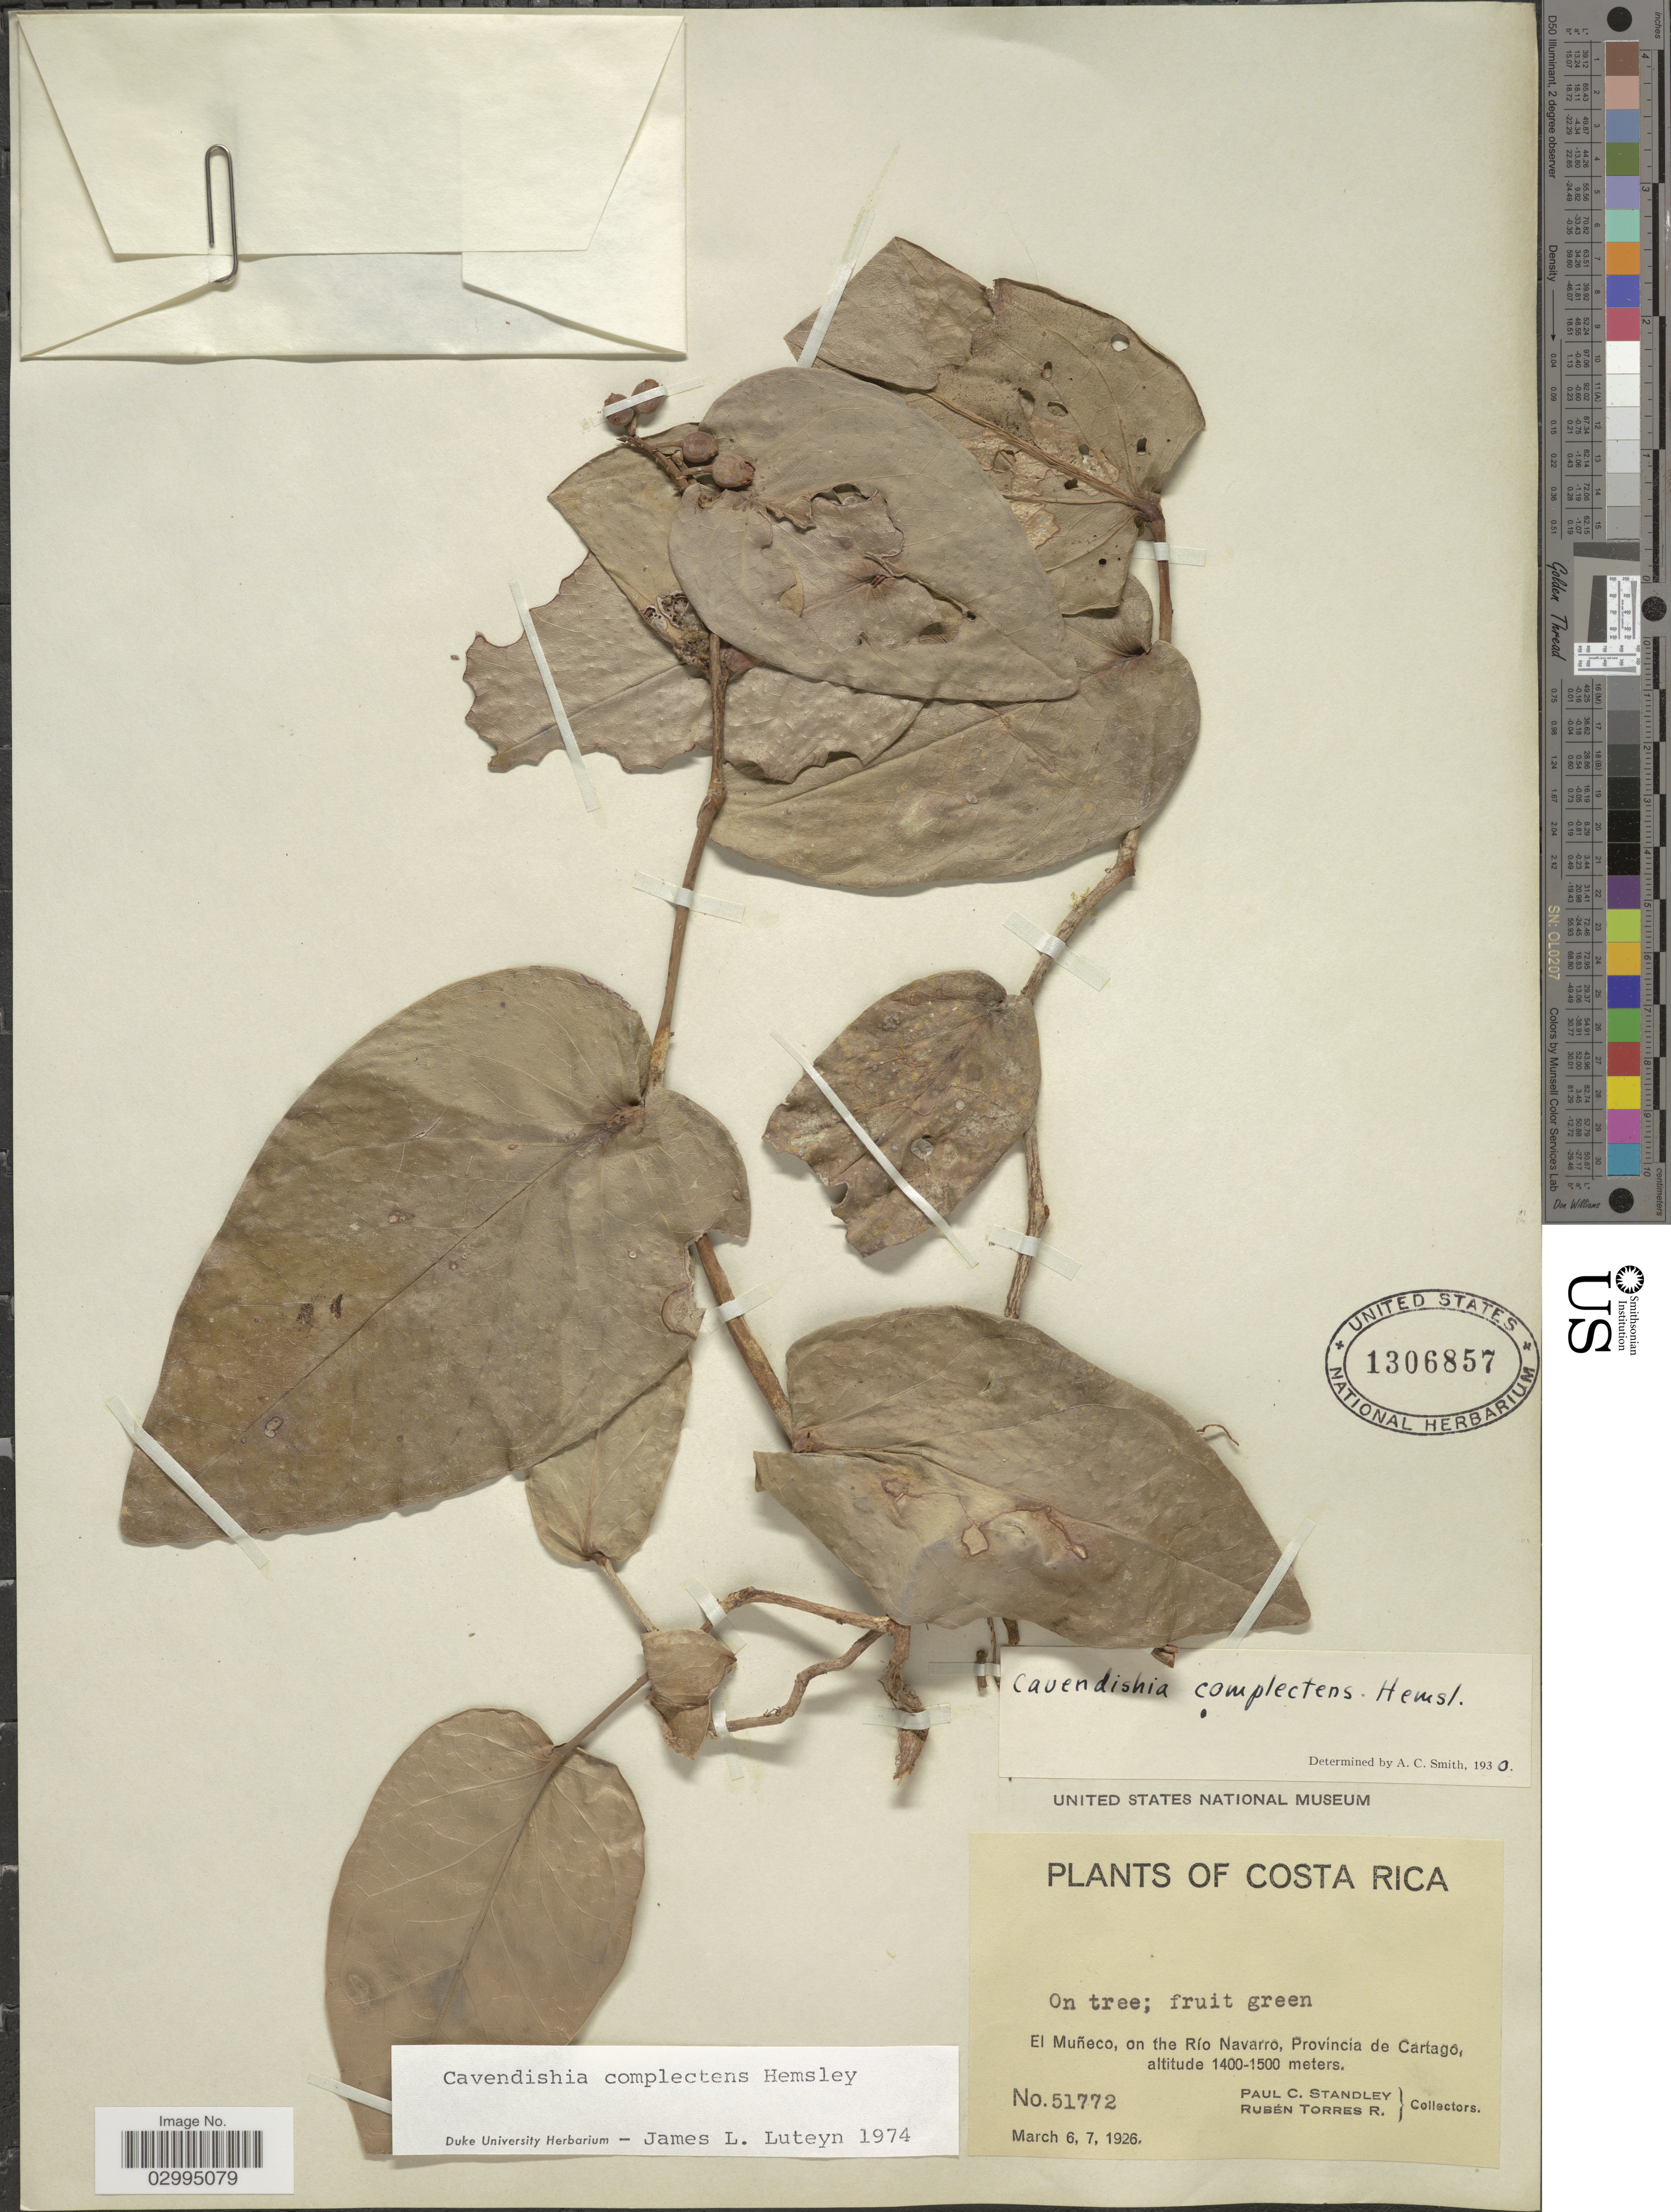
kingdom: Plantae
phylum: Tracheophyta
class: Magnoliopsida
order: Ericales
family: Ericaceae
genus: Cavendishia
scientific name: Cavendishia complectens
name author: Hemsl.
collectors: P. C. Standley & R. Torres Rojas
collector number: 51772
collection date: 1926-03-06/1926-03-07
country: Costa Rica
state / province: Cartago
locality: El Muñeco, on the Río Navarro, Provincia de Cartago.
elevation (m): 1400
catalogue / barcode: US 1306857